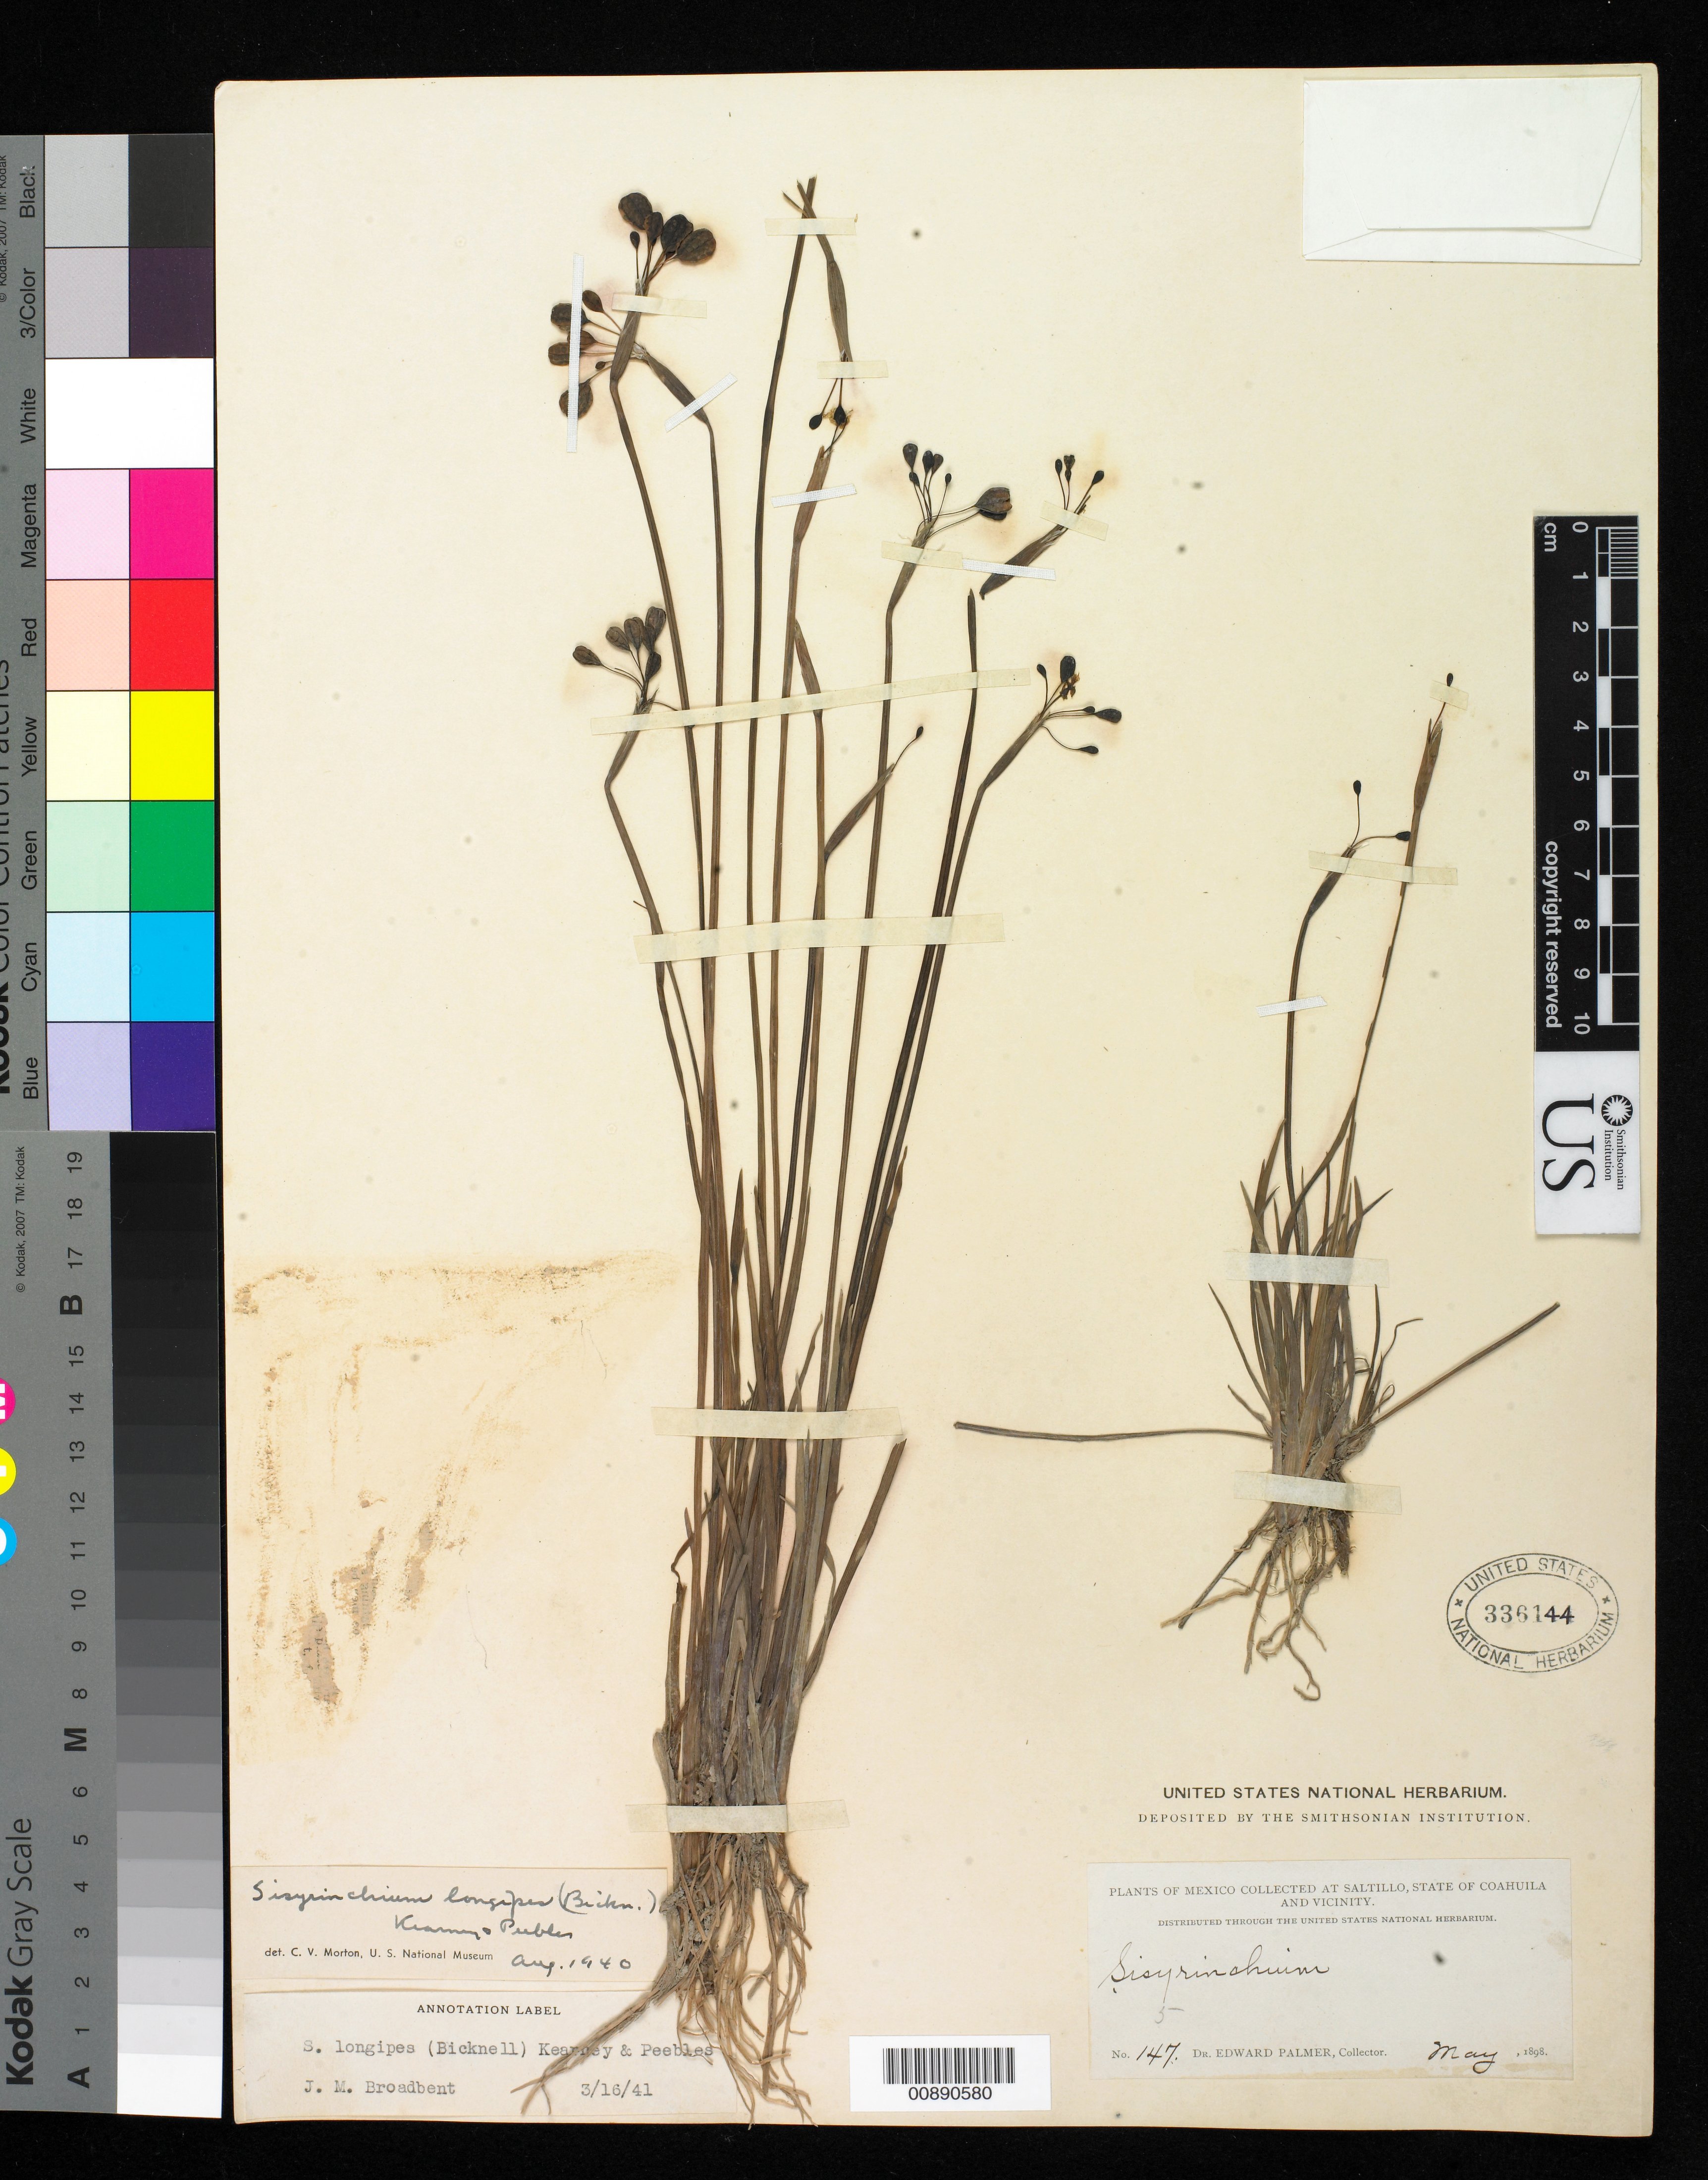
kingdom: Plantae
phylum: Tracheophyta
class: Liliopsida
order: Asparagales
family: Iridaceae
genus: Sisyrinchium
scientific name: Sisyrinchium longipes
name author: (E.P. Bicknell) Kearney & Peebles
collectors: E. Palmer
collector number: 147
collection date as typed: May 1898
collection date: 1898-05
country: Mexico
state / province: Coahuila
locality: Saltillo, Coahuila and vicinity.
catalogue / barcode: US 336144